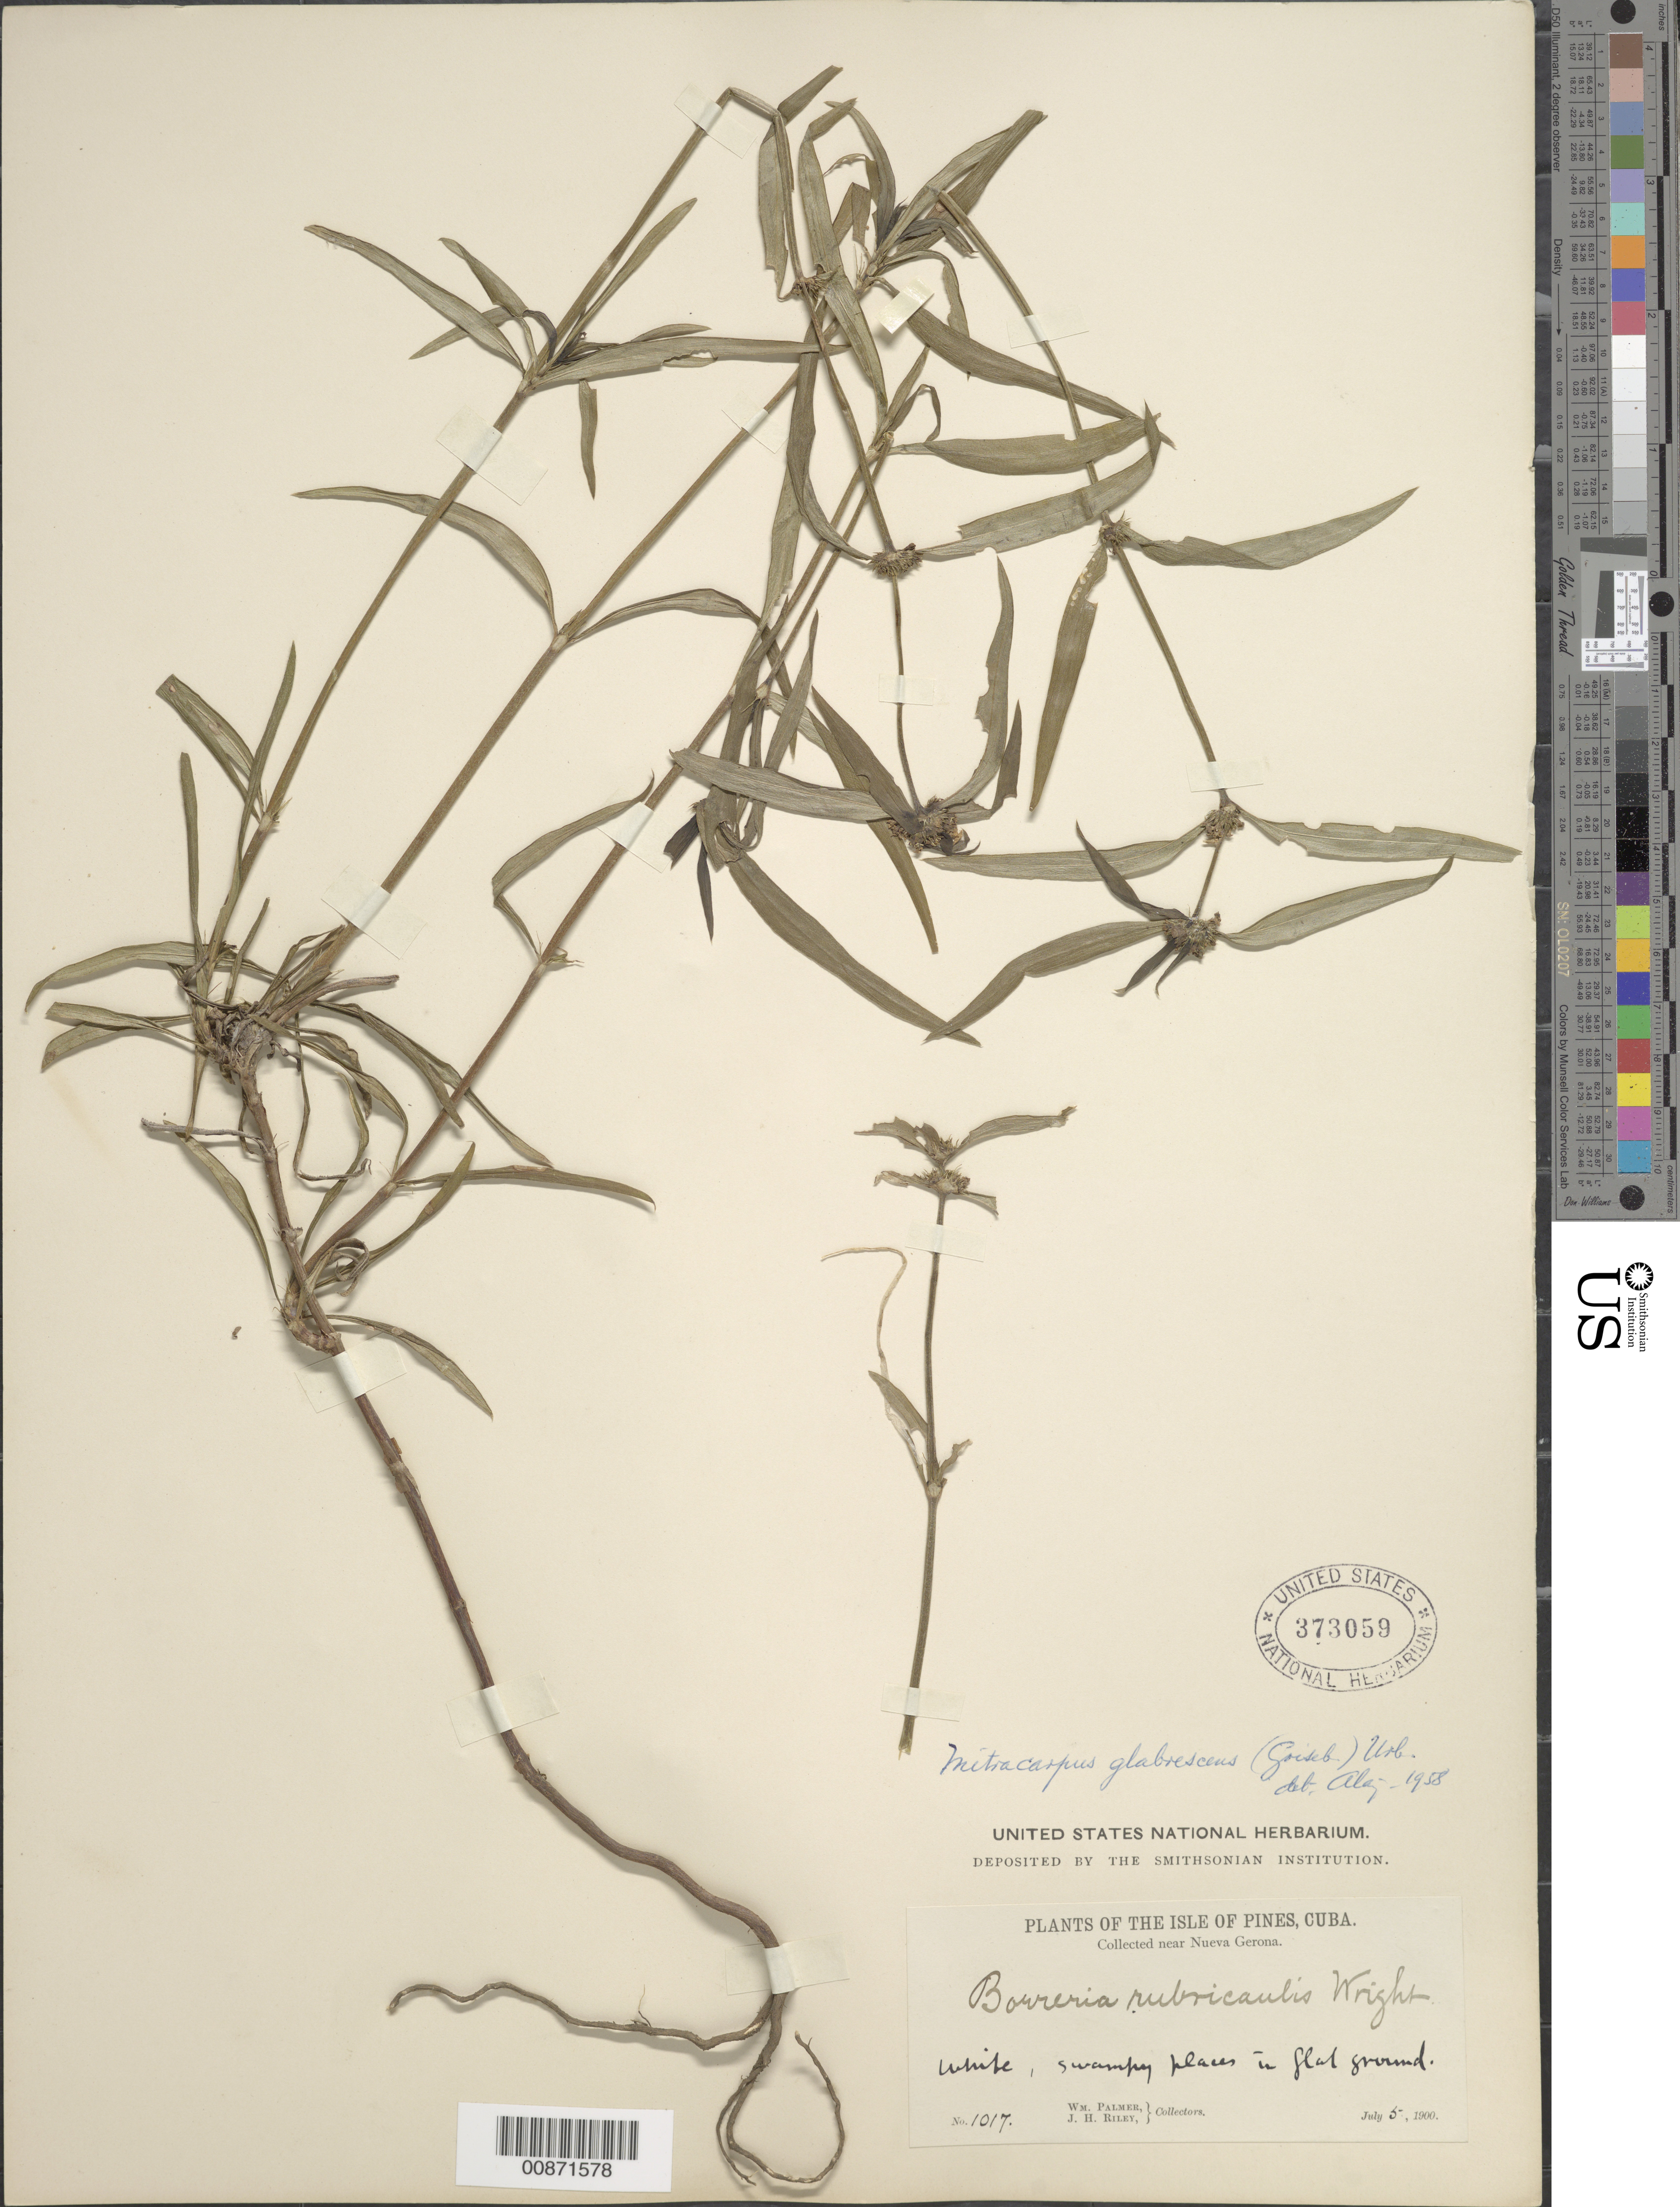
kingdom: Plantae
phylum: Tracheophyta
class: Magnoliopsida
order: Gentianales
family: Rubiaceae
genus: Mitracarpus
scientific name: Mitracarpus rhadinophyllus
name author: (B.L. Rob.) L.O. Williams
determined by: Liogier, Alain H.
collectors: W. Palmer & J. H. Riley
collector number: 1017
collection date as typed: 05 Jul 1900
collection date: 1900-07-05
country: Cuba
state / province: Isla de La Juventud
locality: Near Gerona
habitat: Swampy places, on flat ground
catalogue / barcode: US 373059